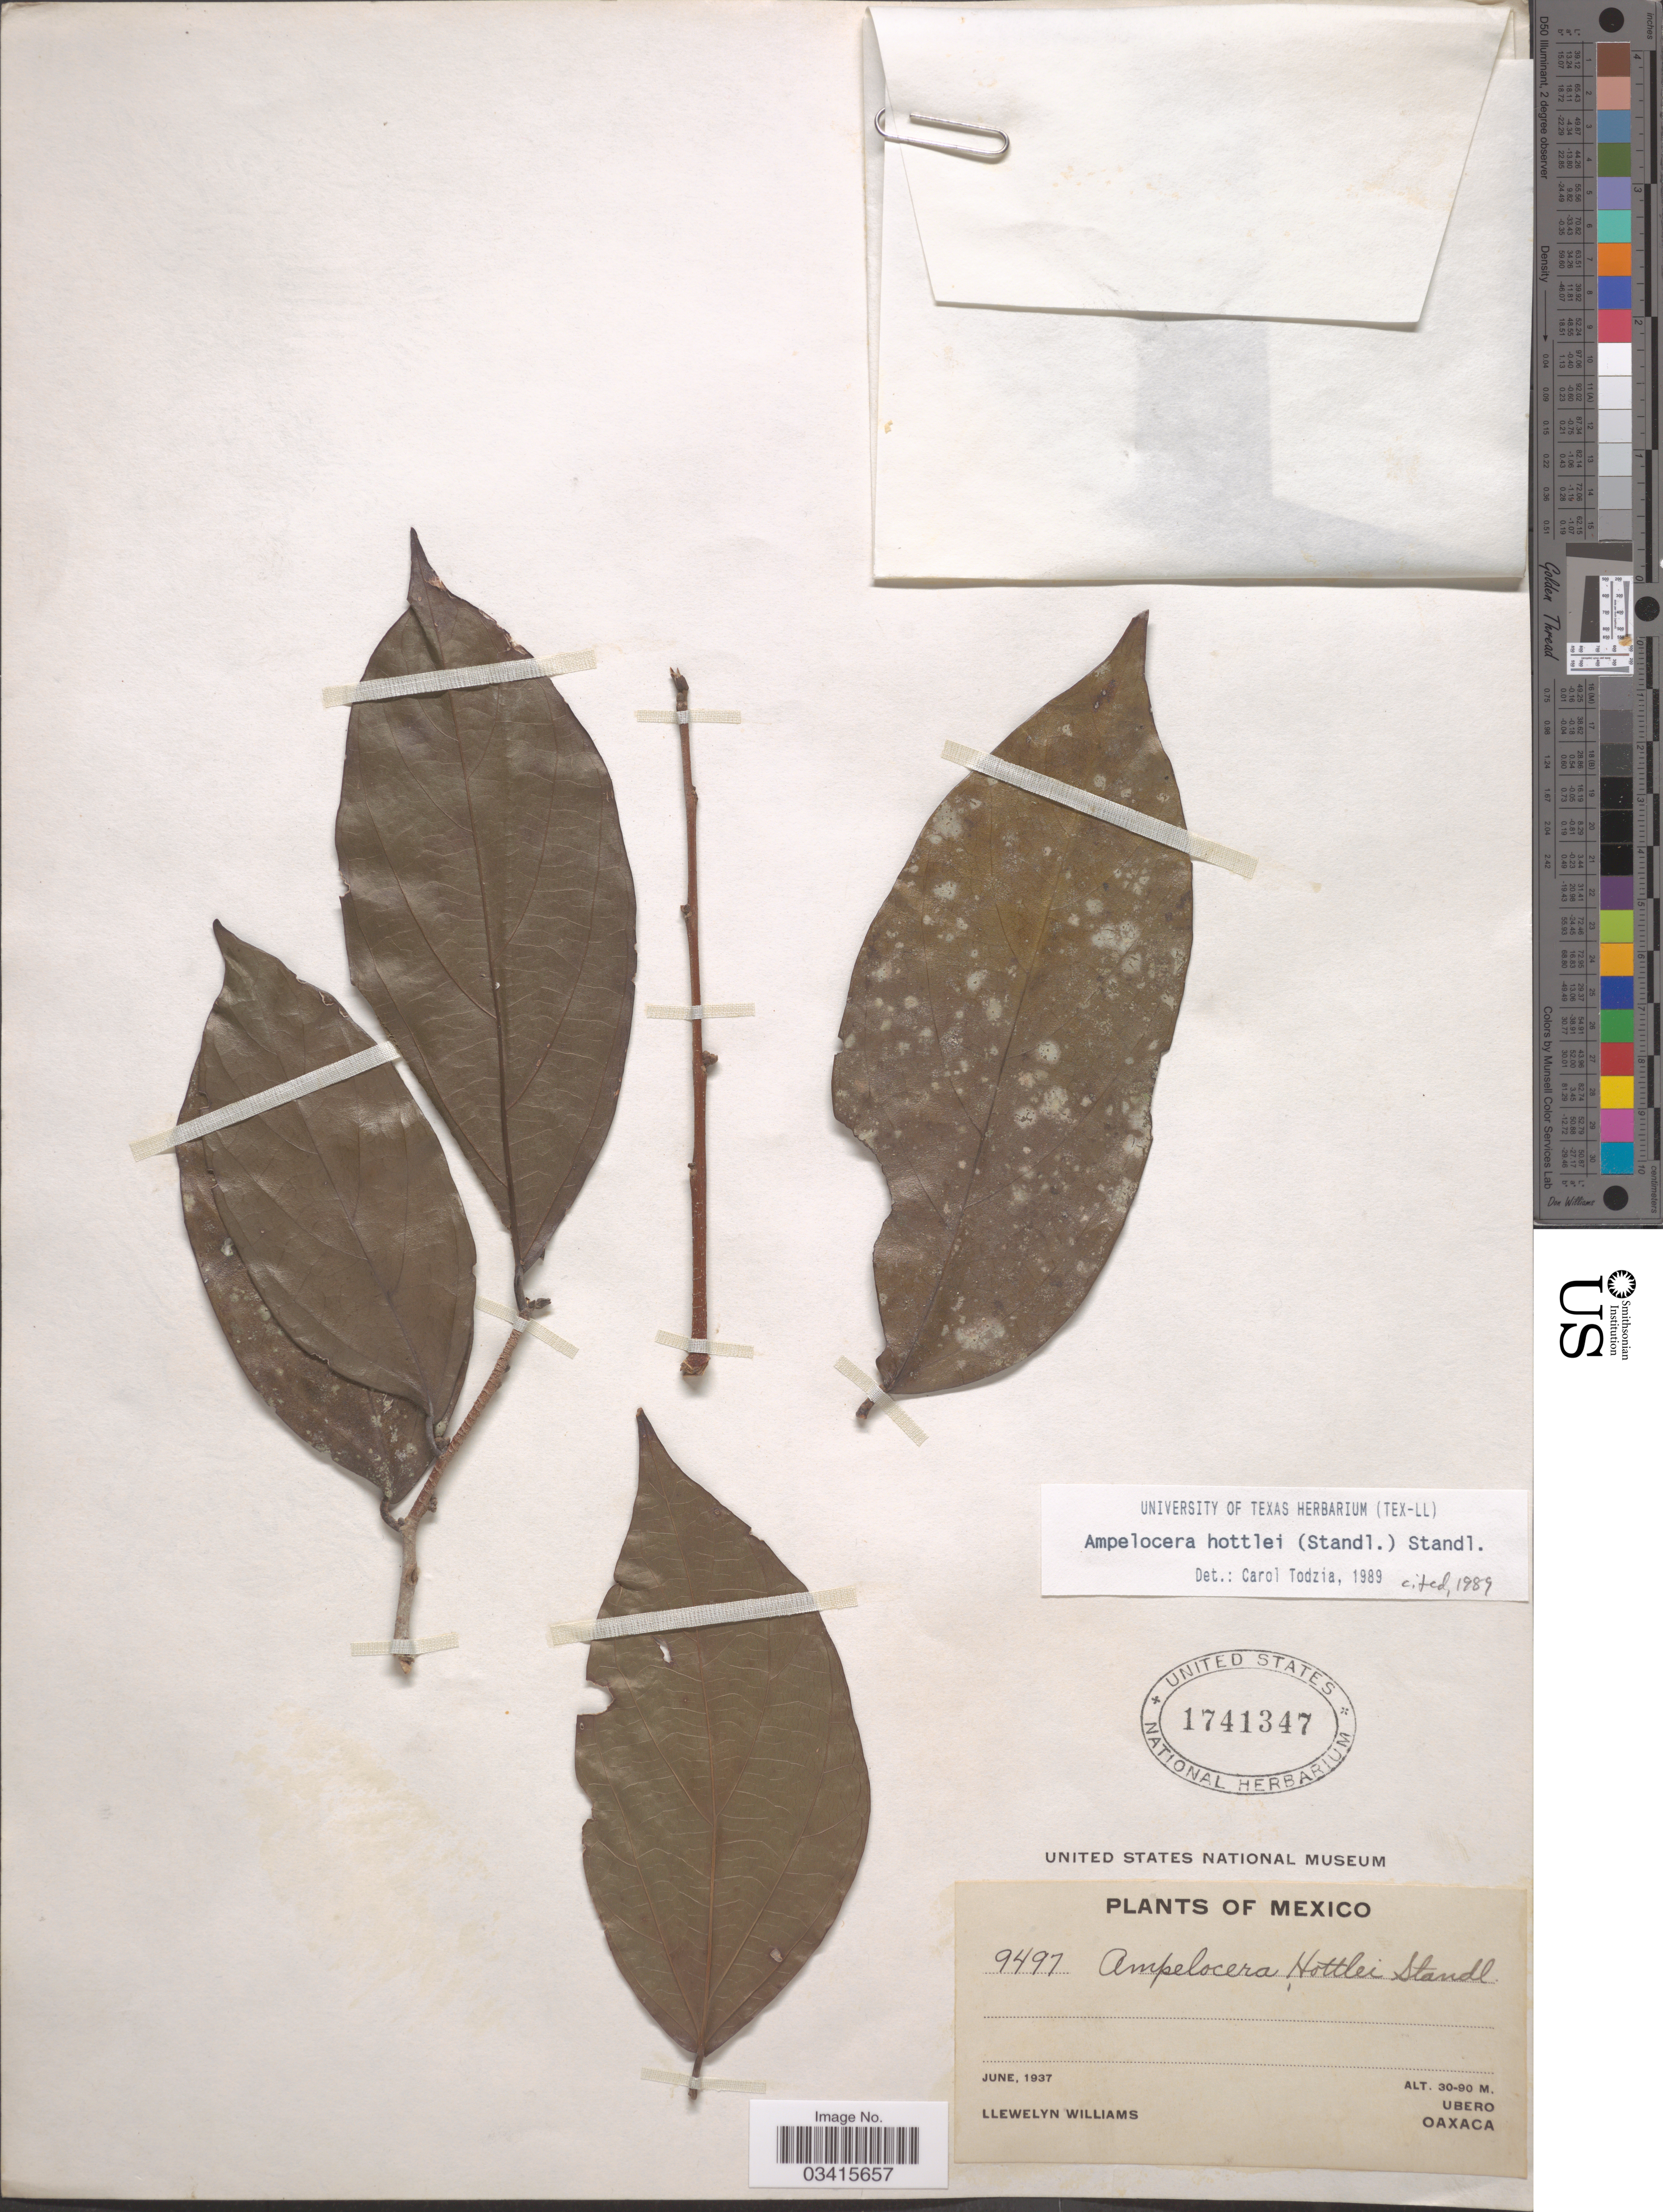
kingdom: Plantae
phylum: Tracheophyta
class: Magnoliopsida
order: Rosales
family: Cannabaceae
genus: Ampelocera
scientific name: Ampelocera hottlei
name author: (Standl.) Standl.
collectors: Ll. Williams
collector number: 9497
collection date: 1937-06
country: Mexico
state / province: Oaxaca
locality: Ubero.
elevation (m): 30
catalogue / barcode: US 1741347